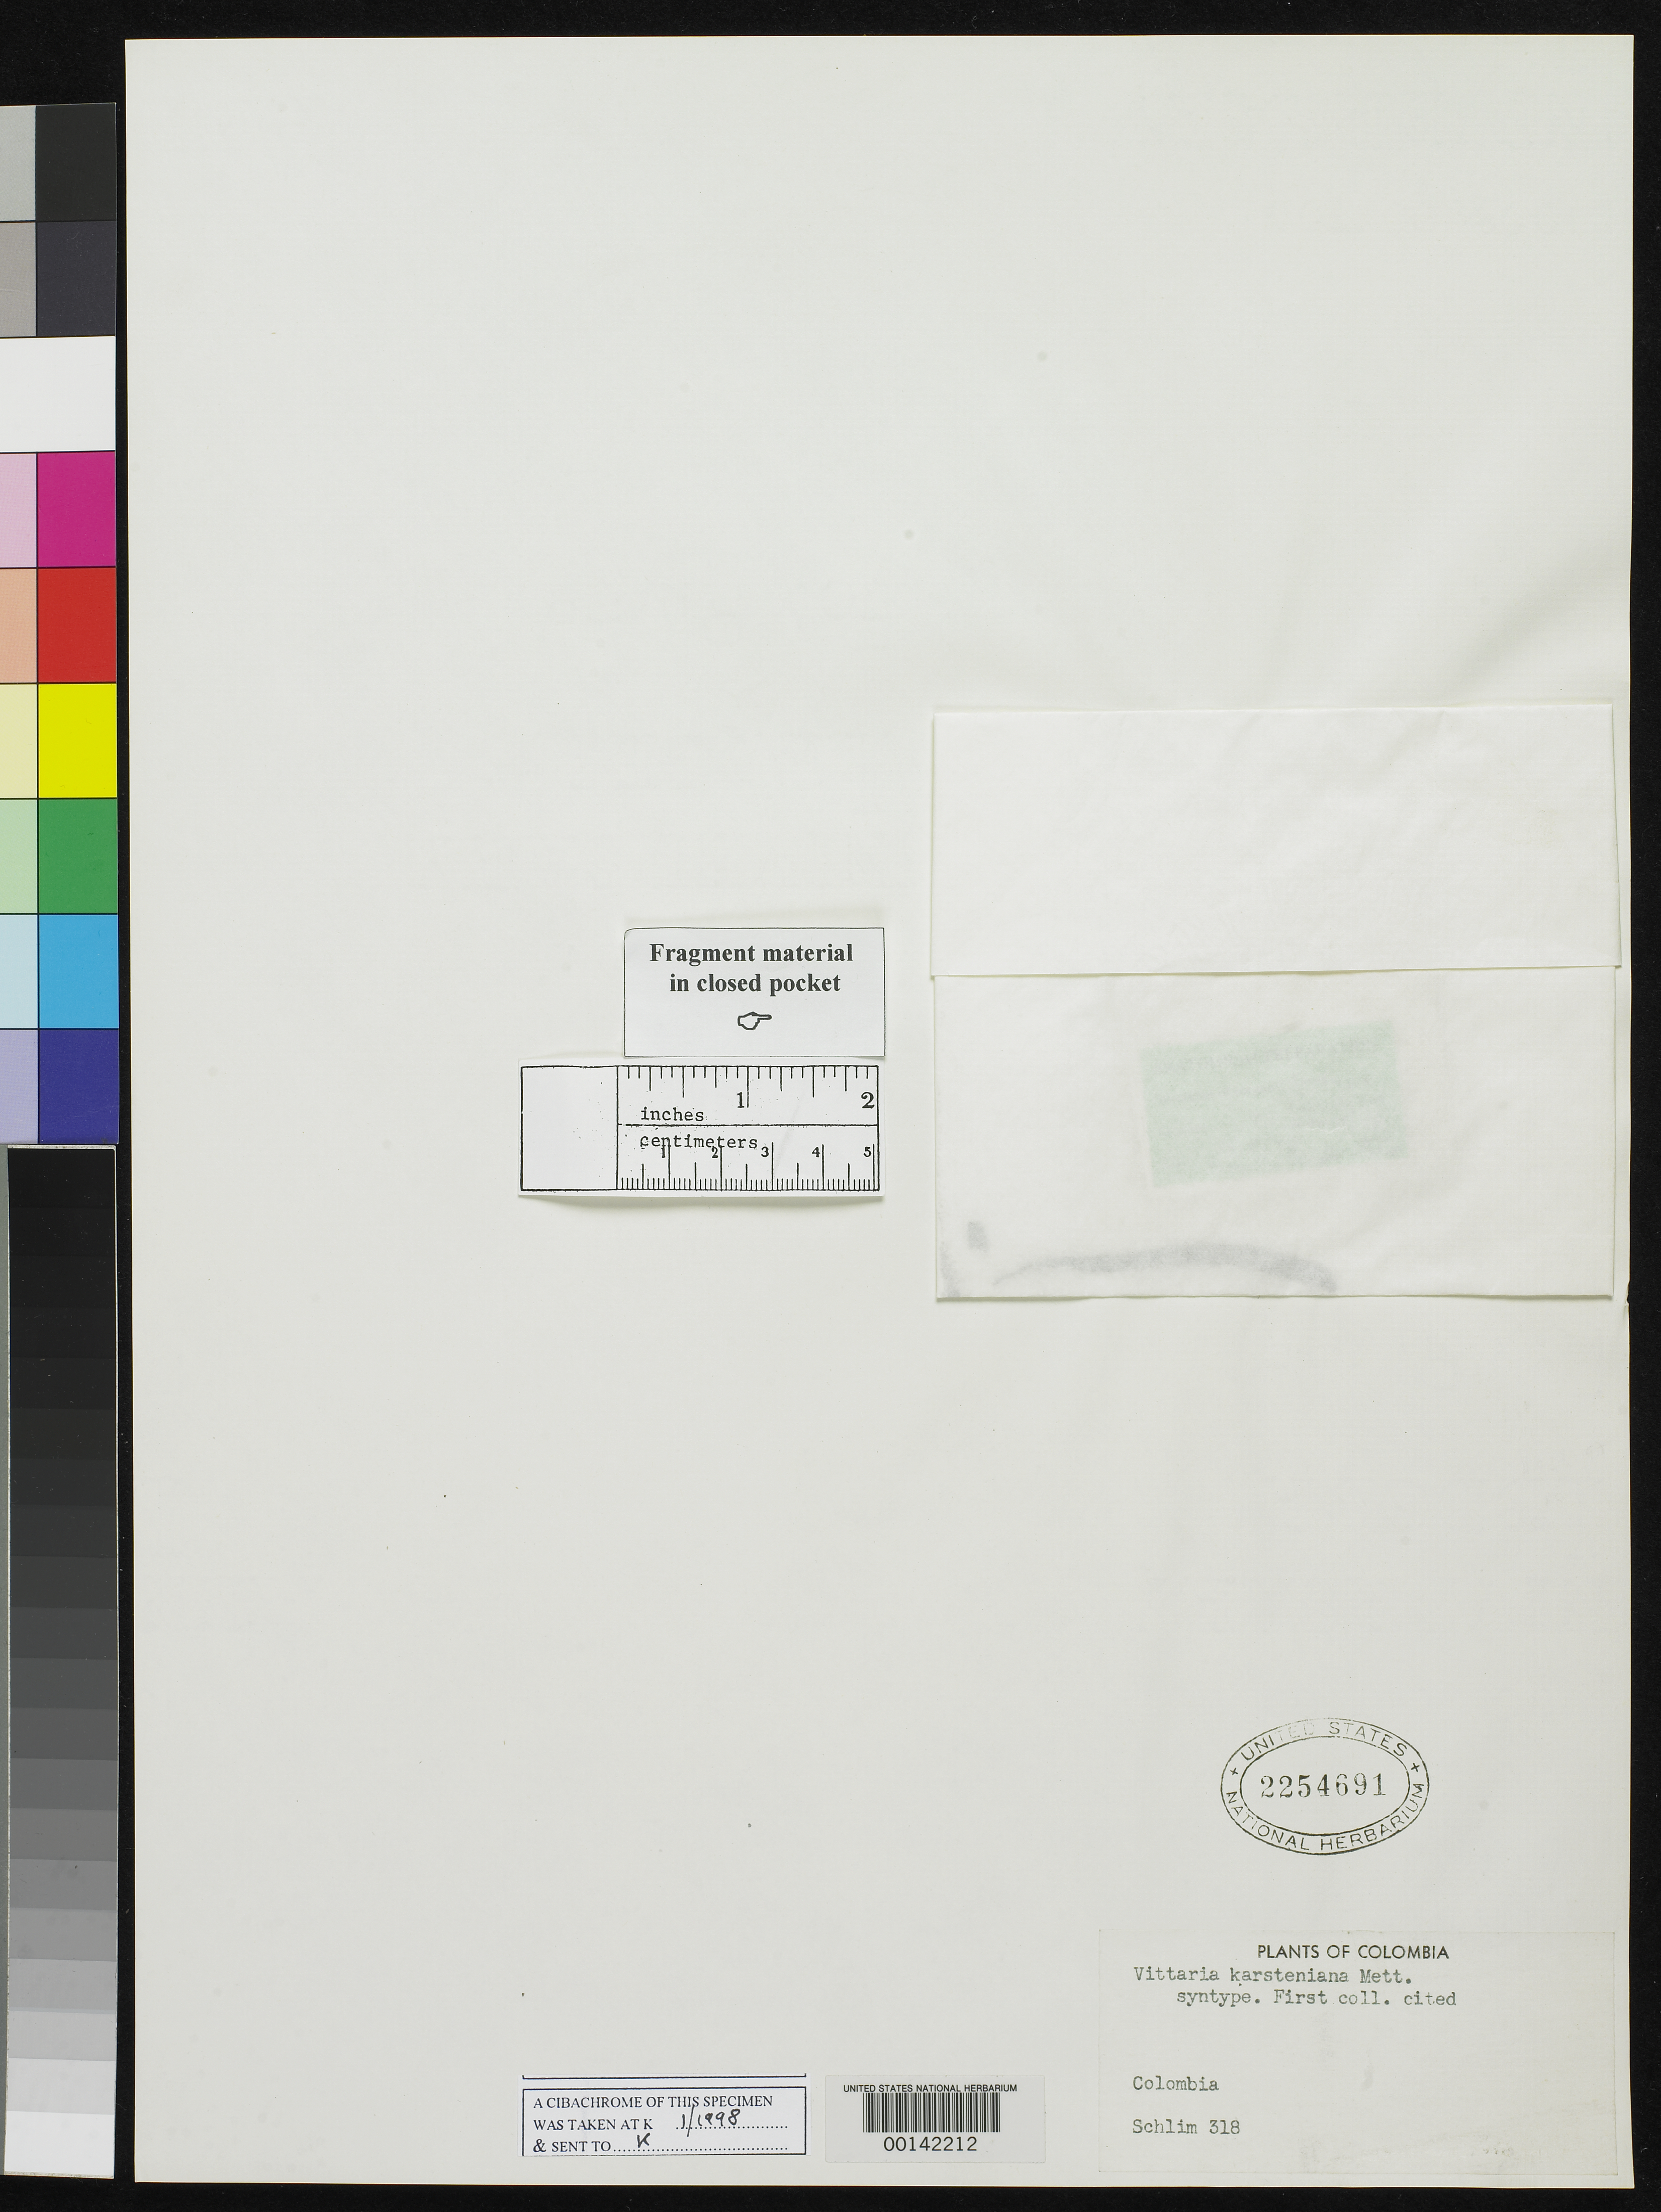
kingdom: Plantae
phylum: Tracheophyta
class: Polypodiopsida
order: Polypodiales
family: Pteridaceae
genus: Vittaria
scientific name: Vittaria karsteniana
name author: Mett.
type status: Syntype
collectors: L. Schlim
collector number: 318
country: Colombia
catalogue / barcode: US 2254691